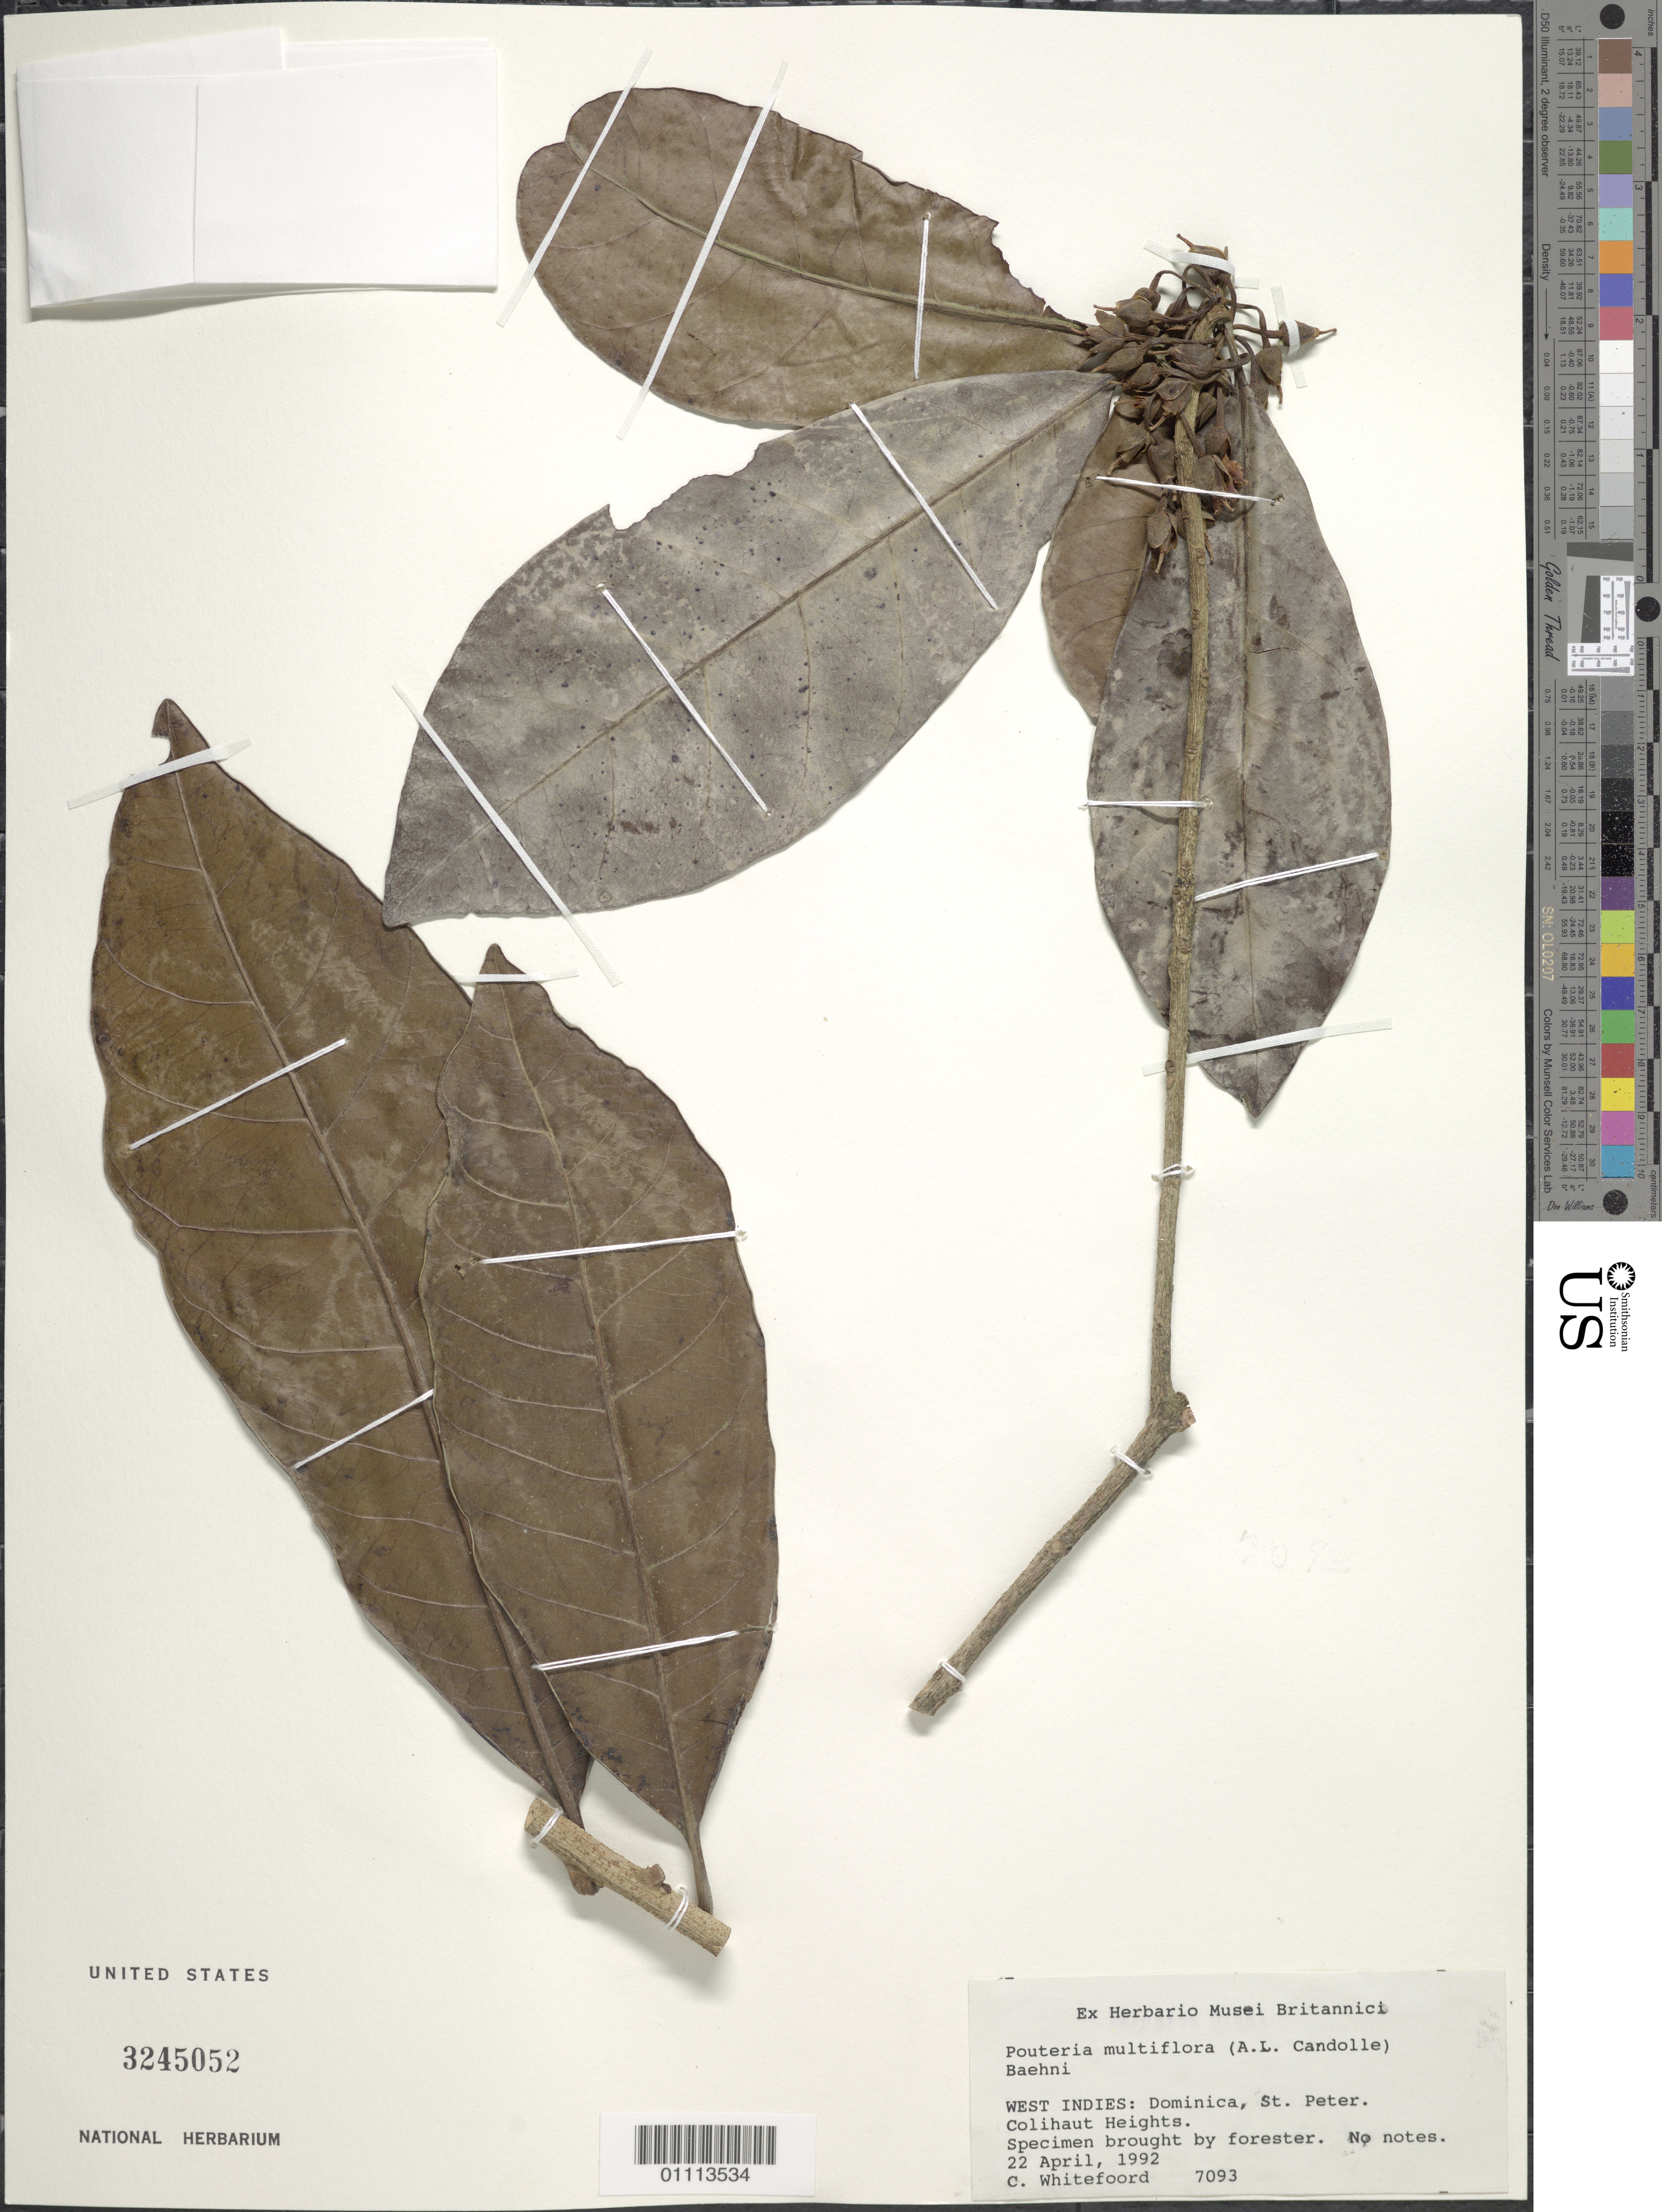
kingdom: Plantae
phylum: Tracheophyta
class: Magnoliopsida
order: Ericales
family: Sapotaceae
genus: Pouteria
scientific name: Pouteria multiflora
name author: (A. DC.) Eyma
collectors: C. Whitefoord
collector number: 7093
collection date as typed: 22 Apr 1992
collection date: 1992-04-22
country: Dominica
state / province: St. Peter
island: Dominica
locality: Colihaut Heights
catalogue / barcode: US 3245052